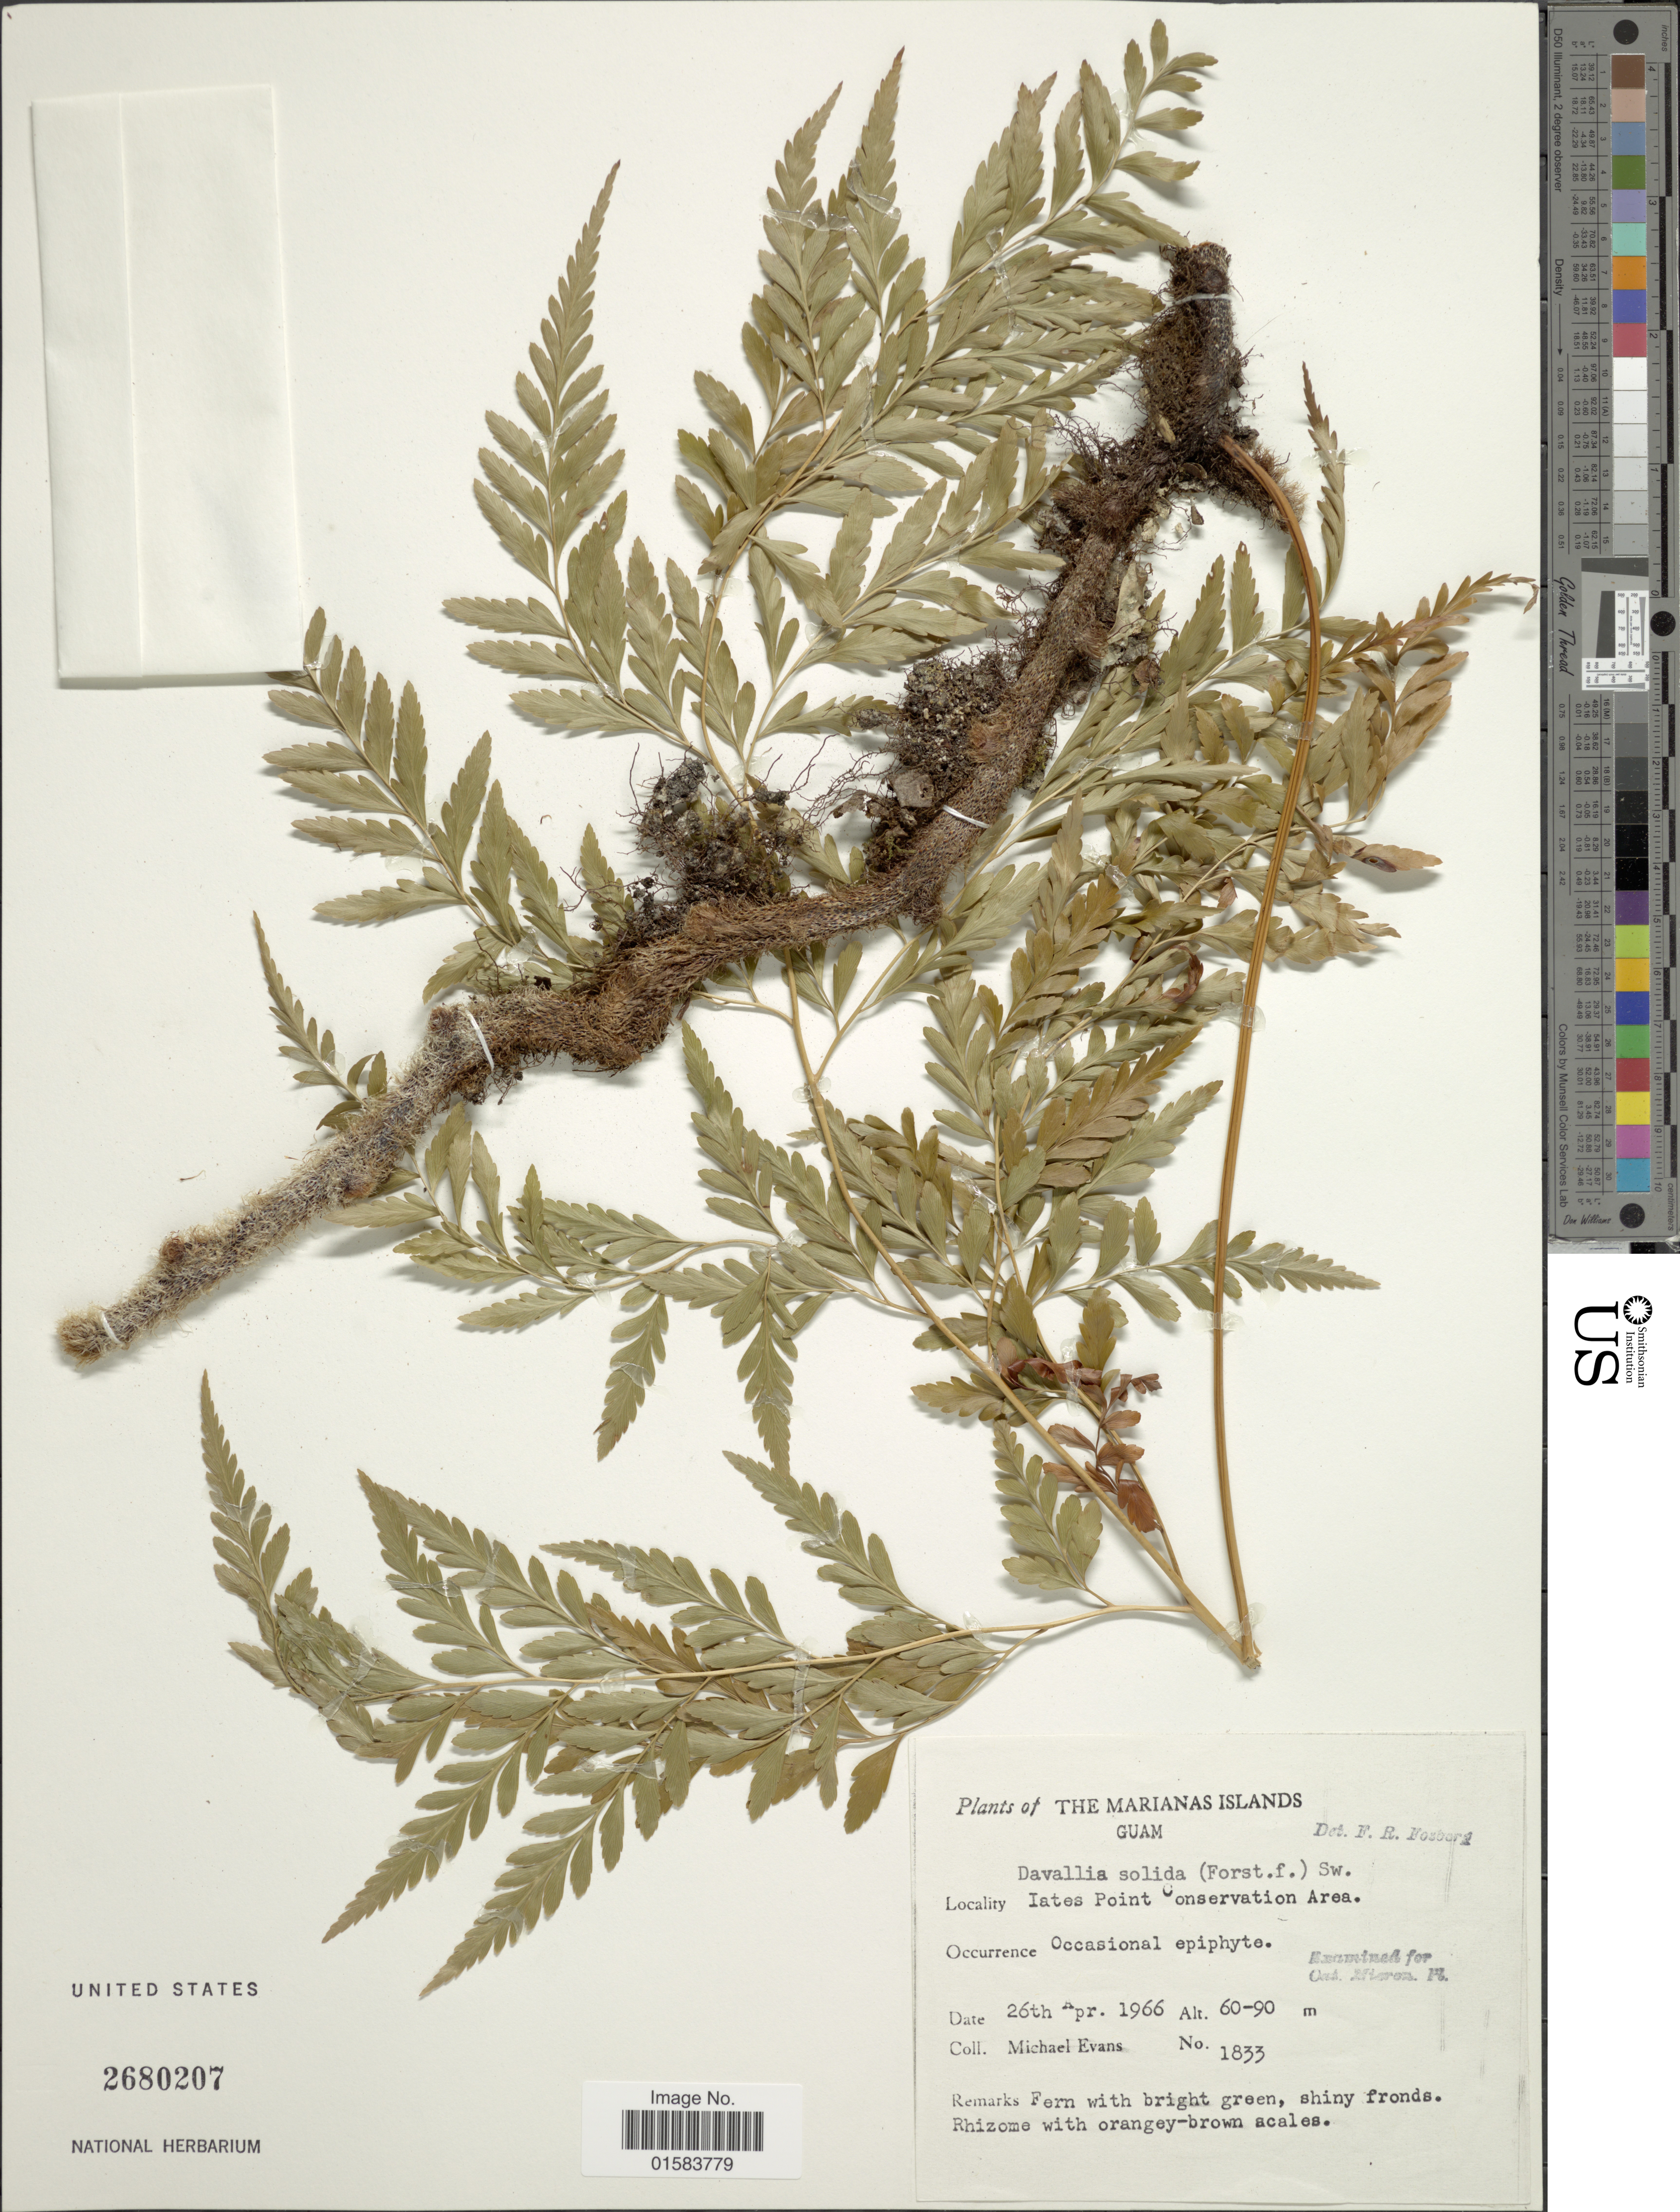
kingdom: Plantae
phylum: Tracheophyta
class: Polypodiopsida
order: Polypodiales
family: Davalliaceae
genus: Davallia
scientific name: Davallia solida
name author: (G. Forst.) Sw.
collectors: M. Evans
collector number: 1833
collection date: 1966-04-26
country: Guam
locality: The Marianas, Iates Point Conservation Area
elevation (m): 60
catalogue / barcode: US 2680207